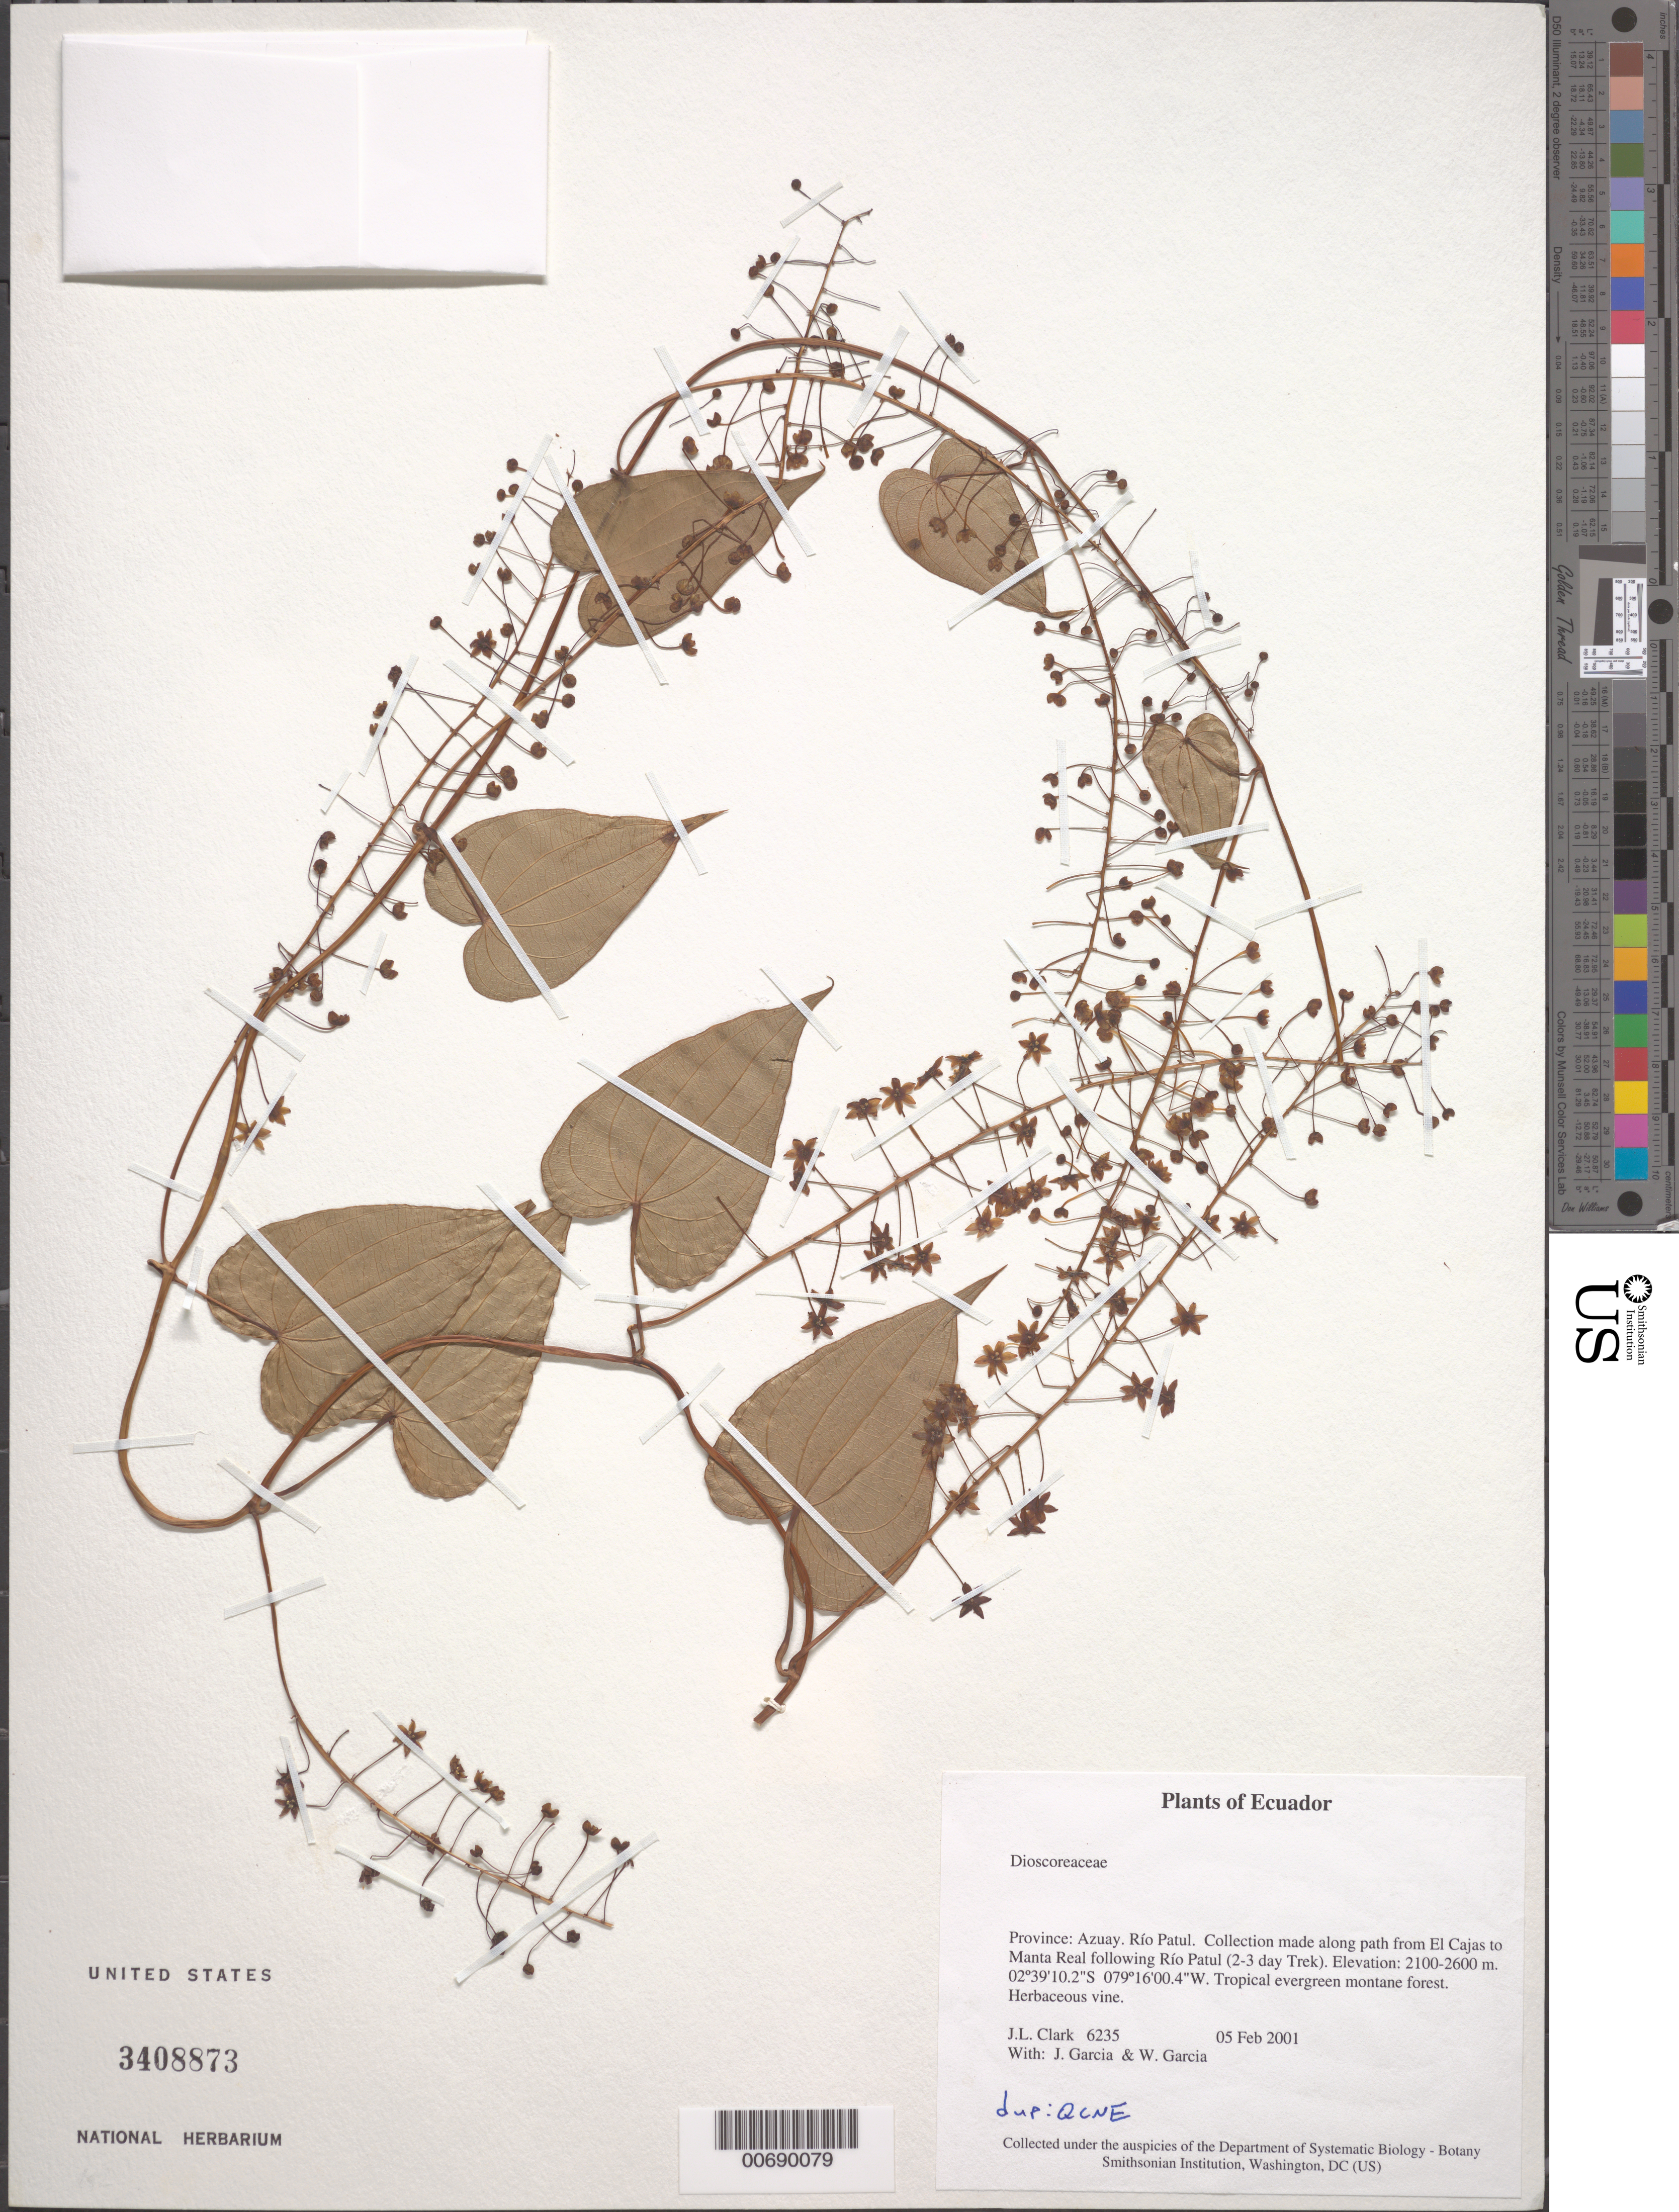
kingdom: Plantae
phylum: Tracheophyta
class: Liliopsida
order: Dioscoreales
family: Dioscoreaceae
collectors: J. L. Clark, J. Garcia & W. Garcia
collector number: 6235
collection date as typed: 05 Feb 2001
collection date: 2001-02-05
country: Ecuador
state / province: Azuay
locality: Río Patul. Collection made along path from El Cajas to Manta Real following Río Patul (2-3 day Trek).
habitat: Tropical evergreen montane forest.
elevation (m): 2100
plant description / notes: QCNE, US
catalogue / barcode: US 3408873